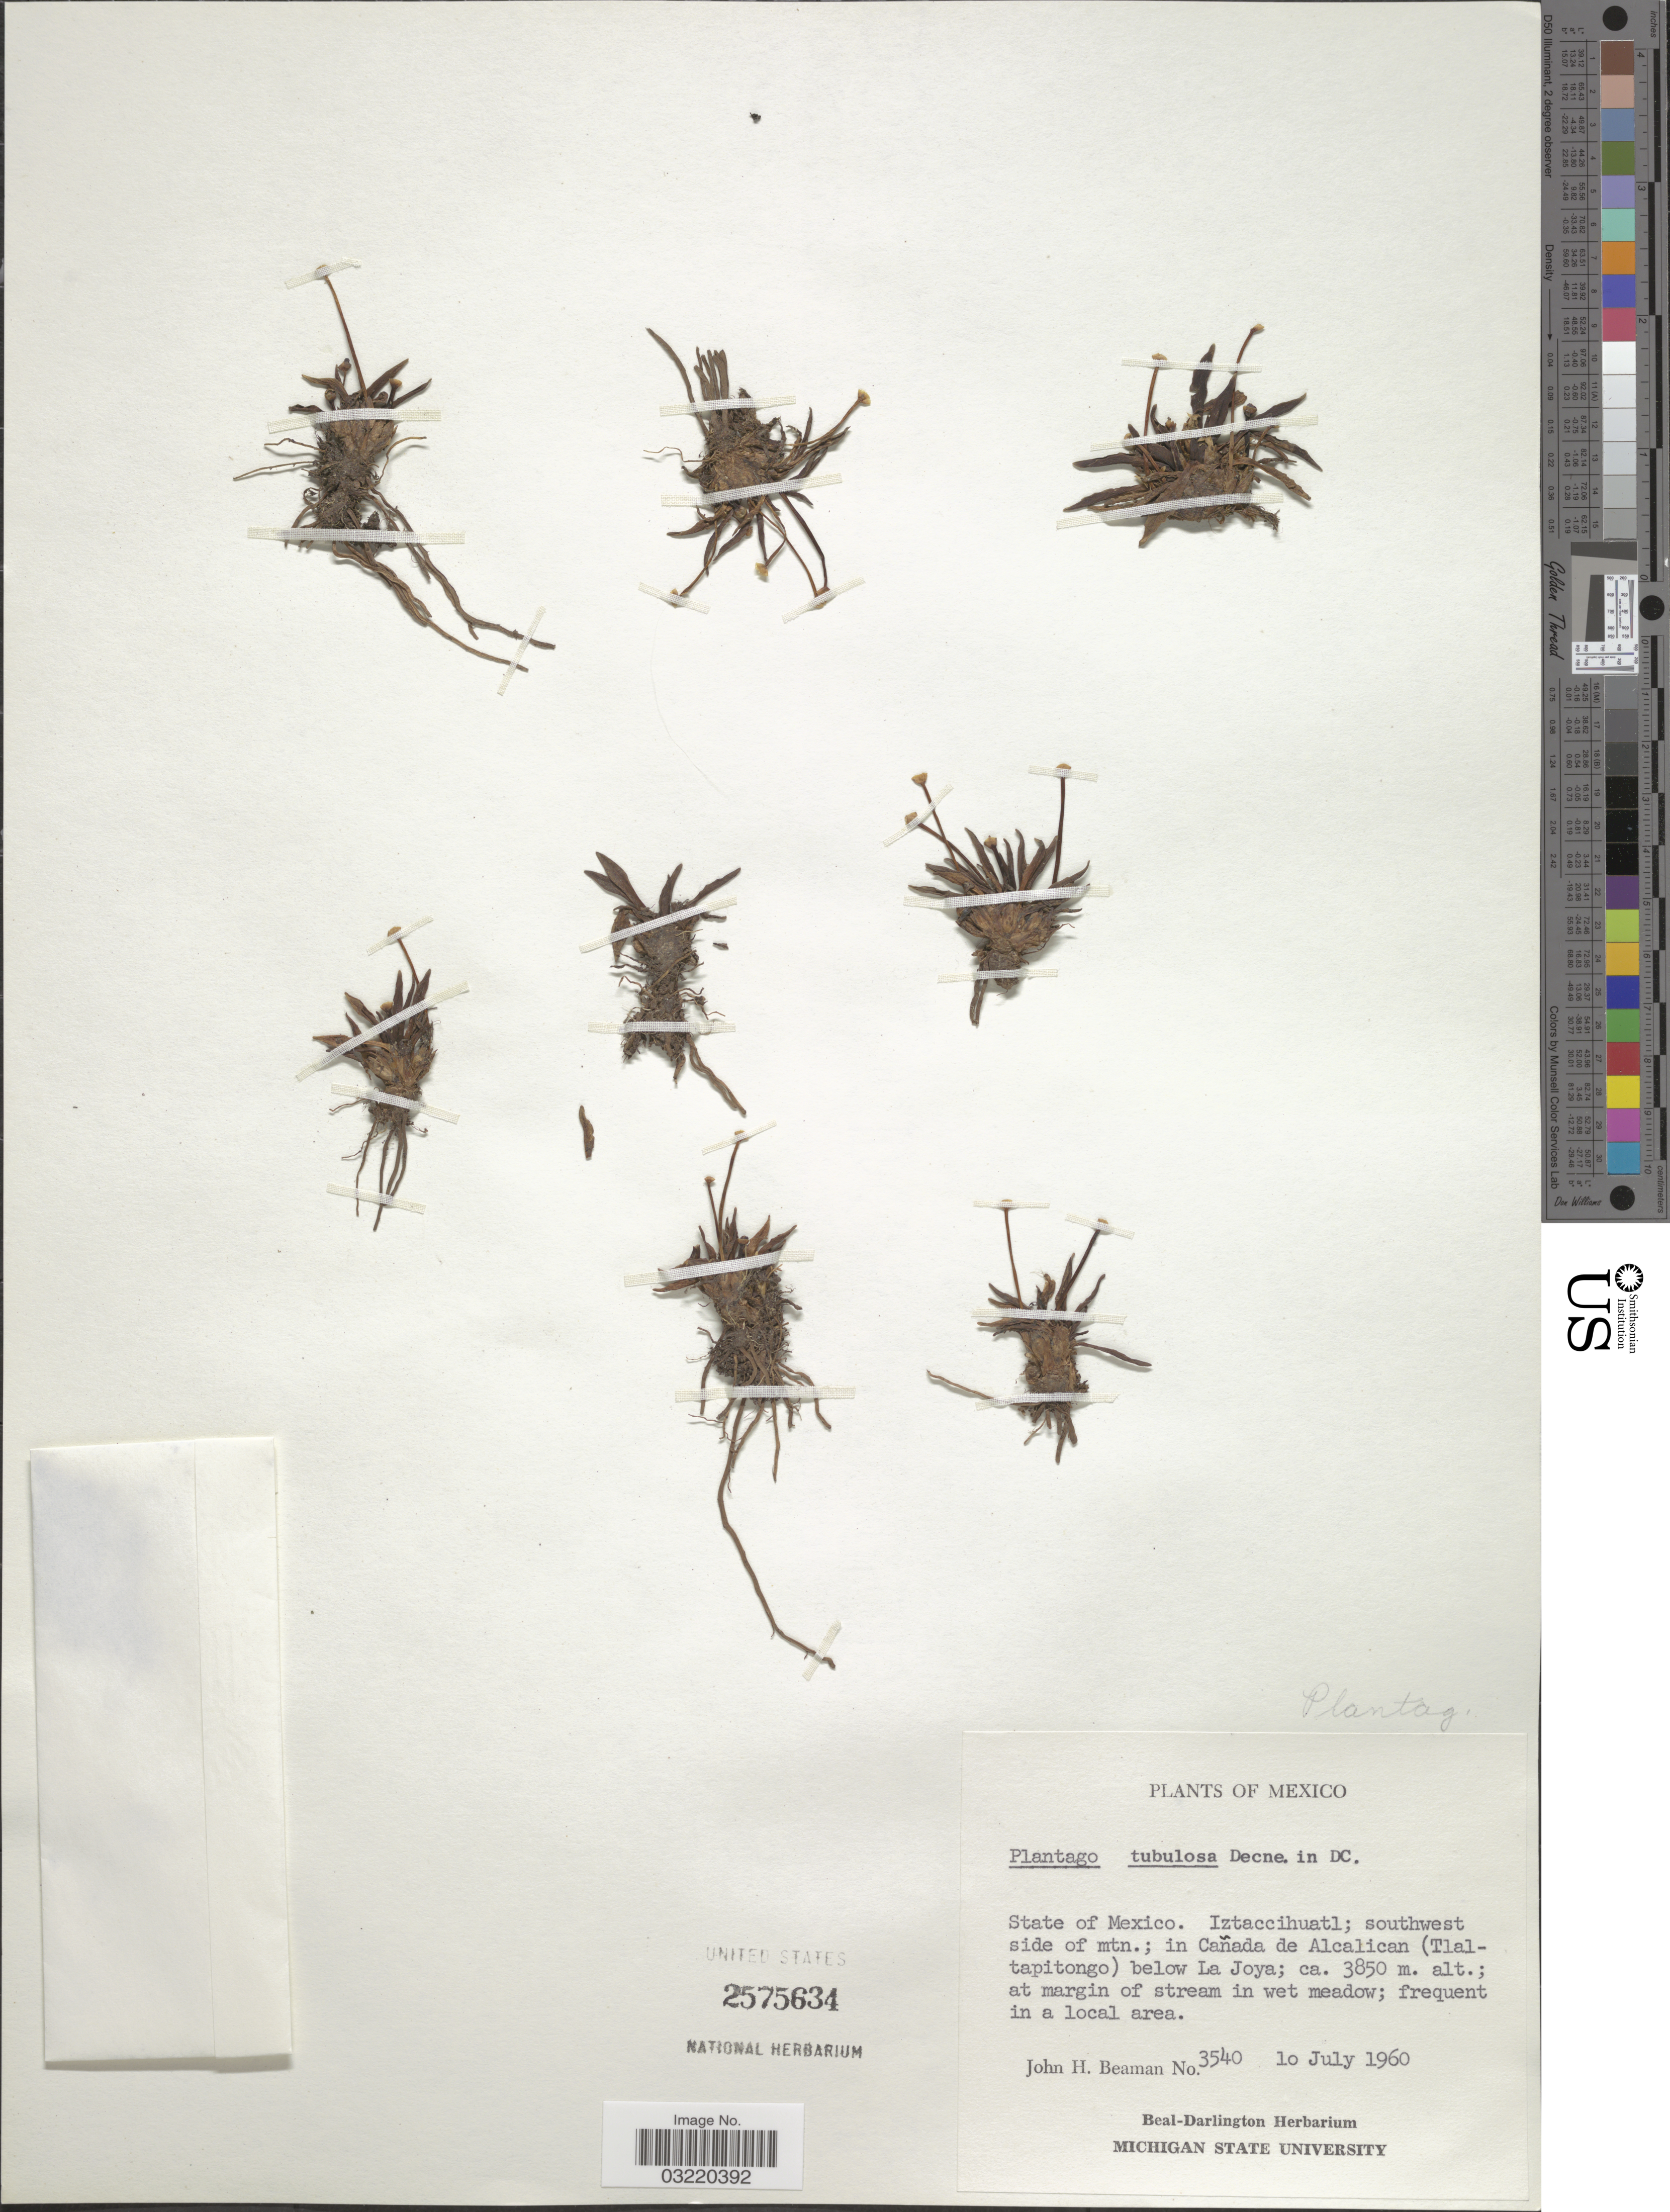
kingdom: Plantae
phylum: Tracheophyta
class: Magnoliopsida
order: Lamiales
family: Plantaginaceae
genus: Plantago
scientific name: Plantago tubulosa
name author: Decne.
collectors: J. H. Beaman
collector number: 3540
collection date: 1960-07-10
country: Mexico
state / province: México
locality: Iztaccihuatl; southwest side of mtn., in Cañada de Alcalican (Tlaltapitongo) below La Joya.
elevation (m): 3850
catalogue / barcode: US 2575634